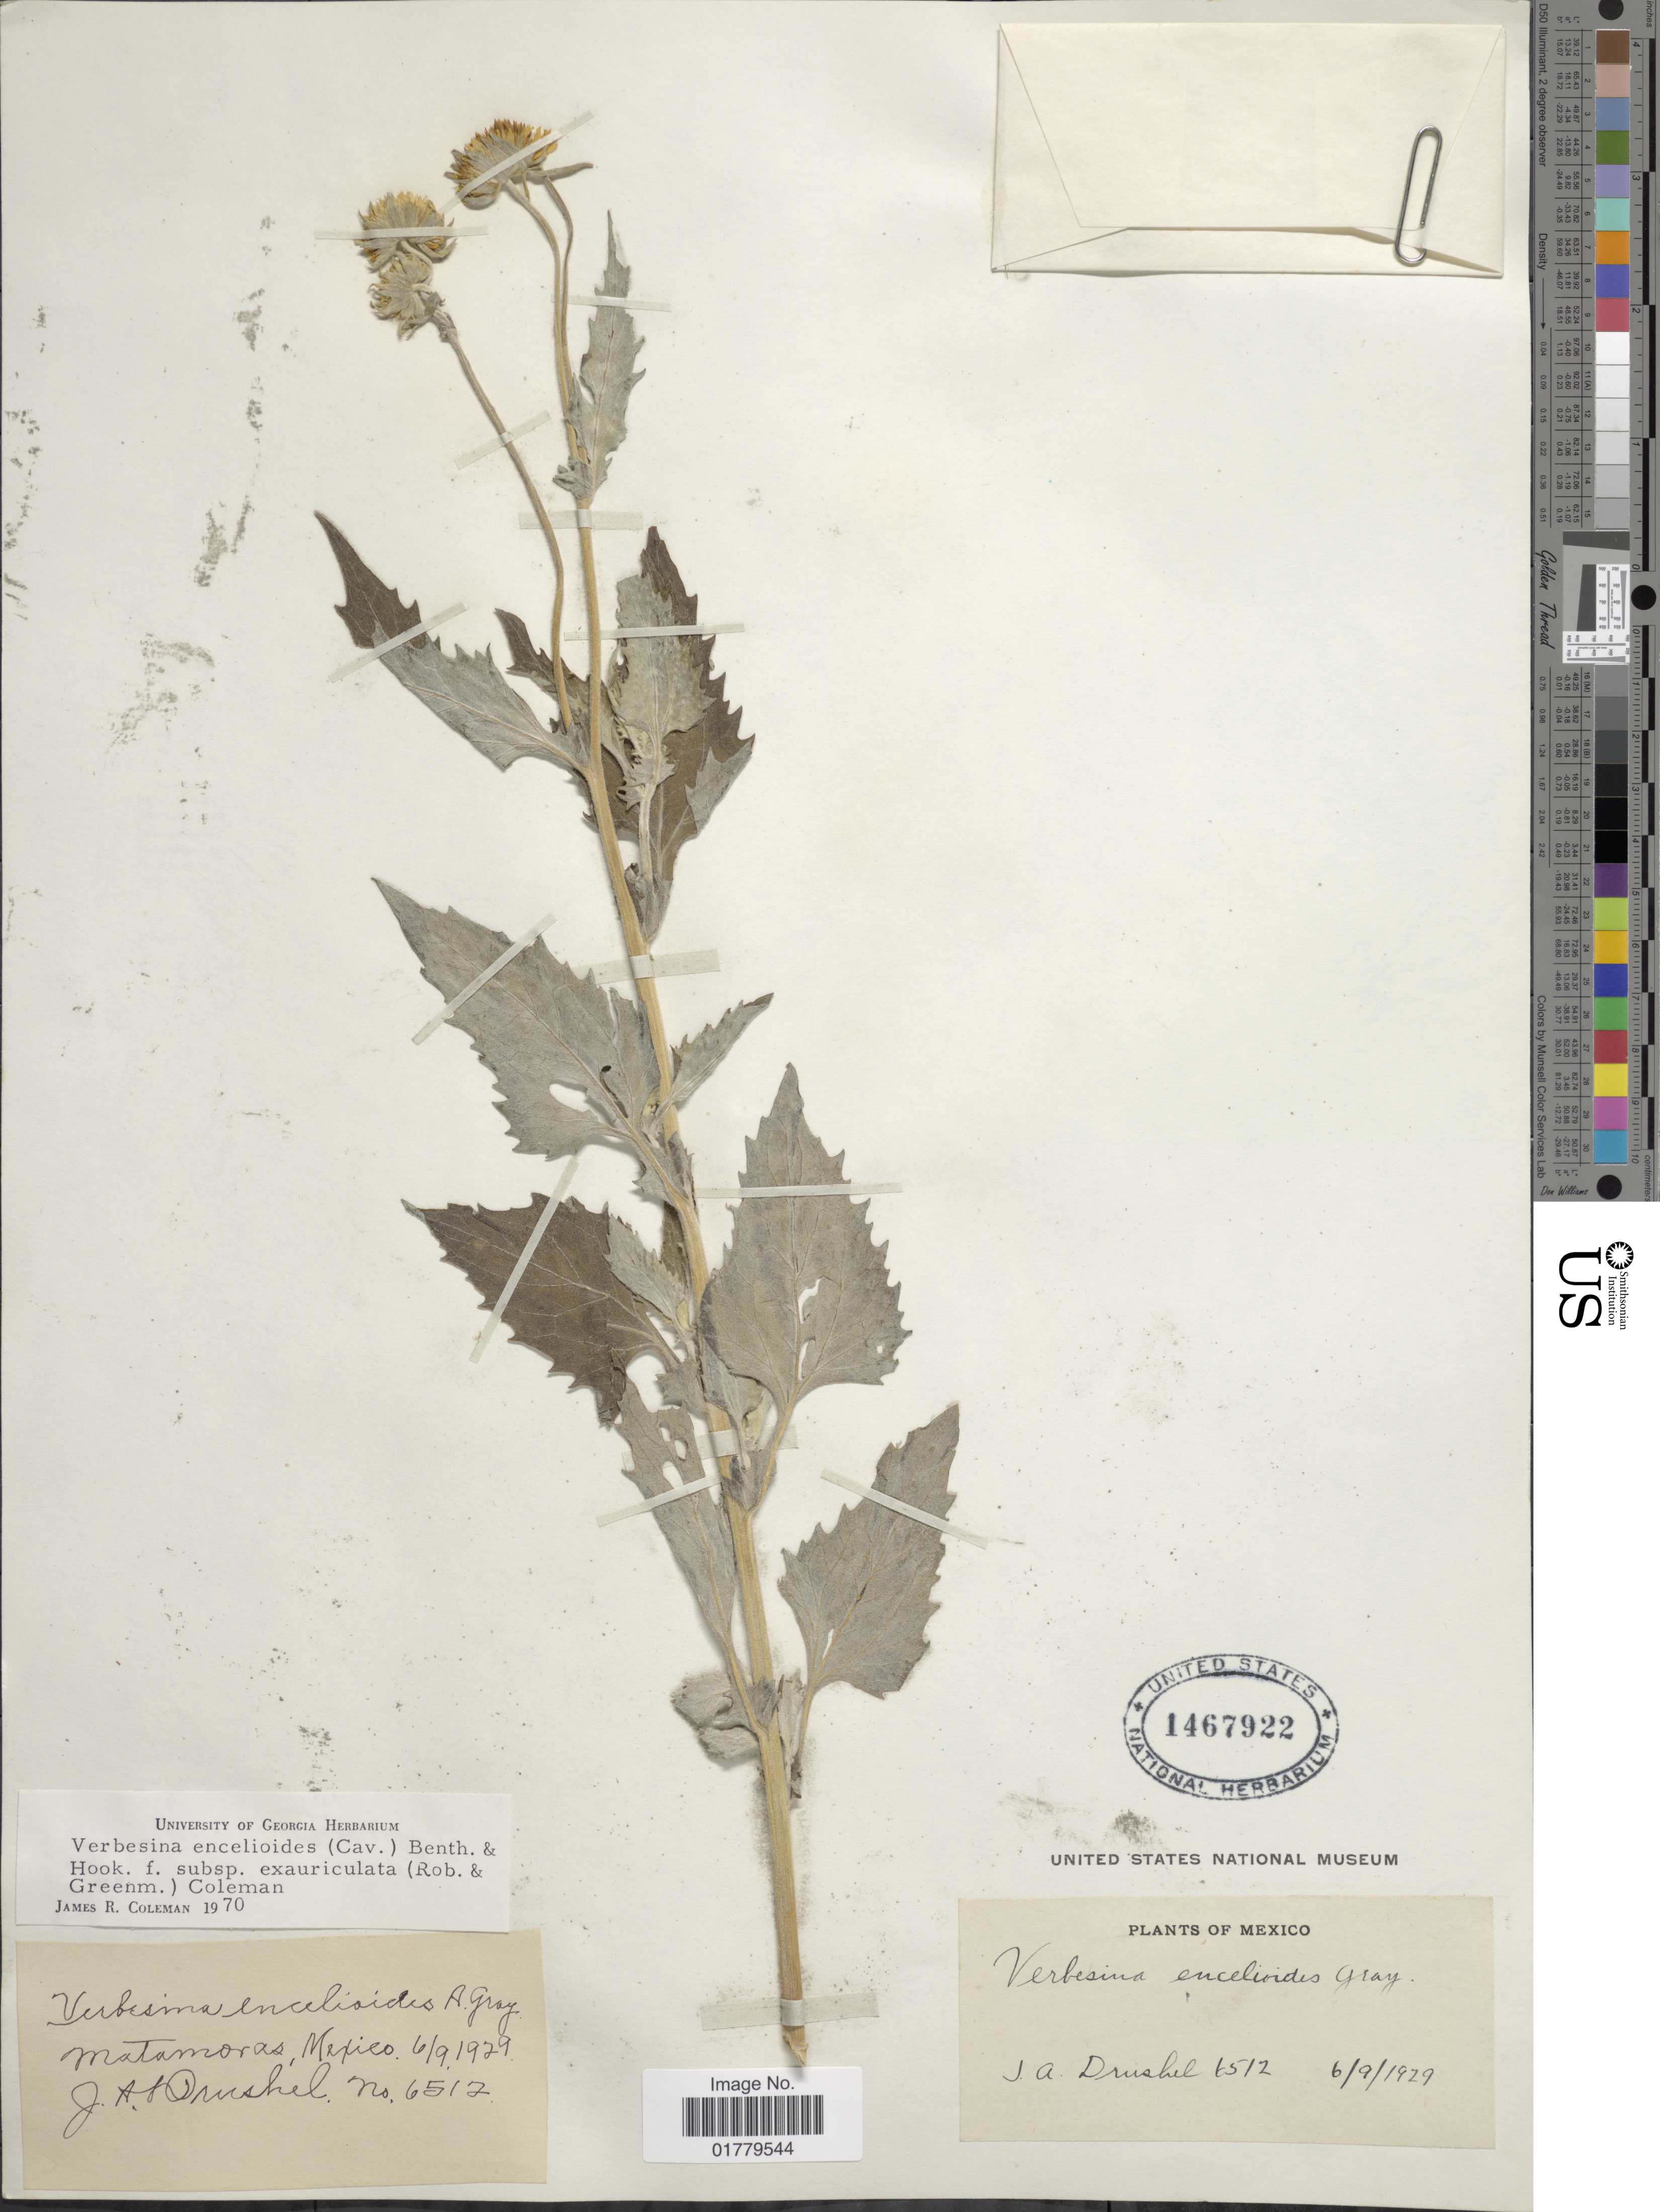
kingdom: Plantae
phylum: Tracheophyta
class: Magnoliopsida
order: Asterales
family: Asteraceae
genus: Verbesina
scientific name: Verbesina encelioides var. cana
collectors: J. A. Drushel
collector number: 1512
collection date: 1929-09-06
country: Mexico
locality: Matamoras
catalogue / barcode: US 1467922